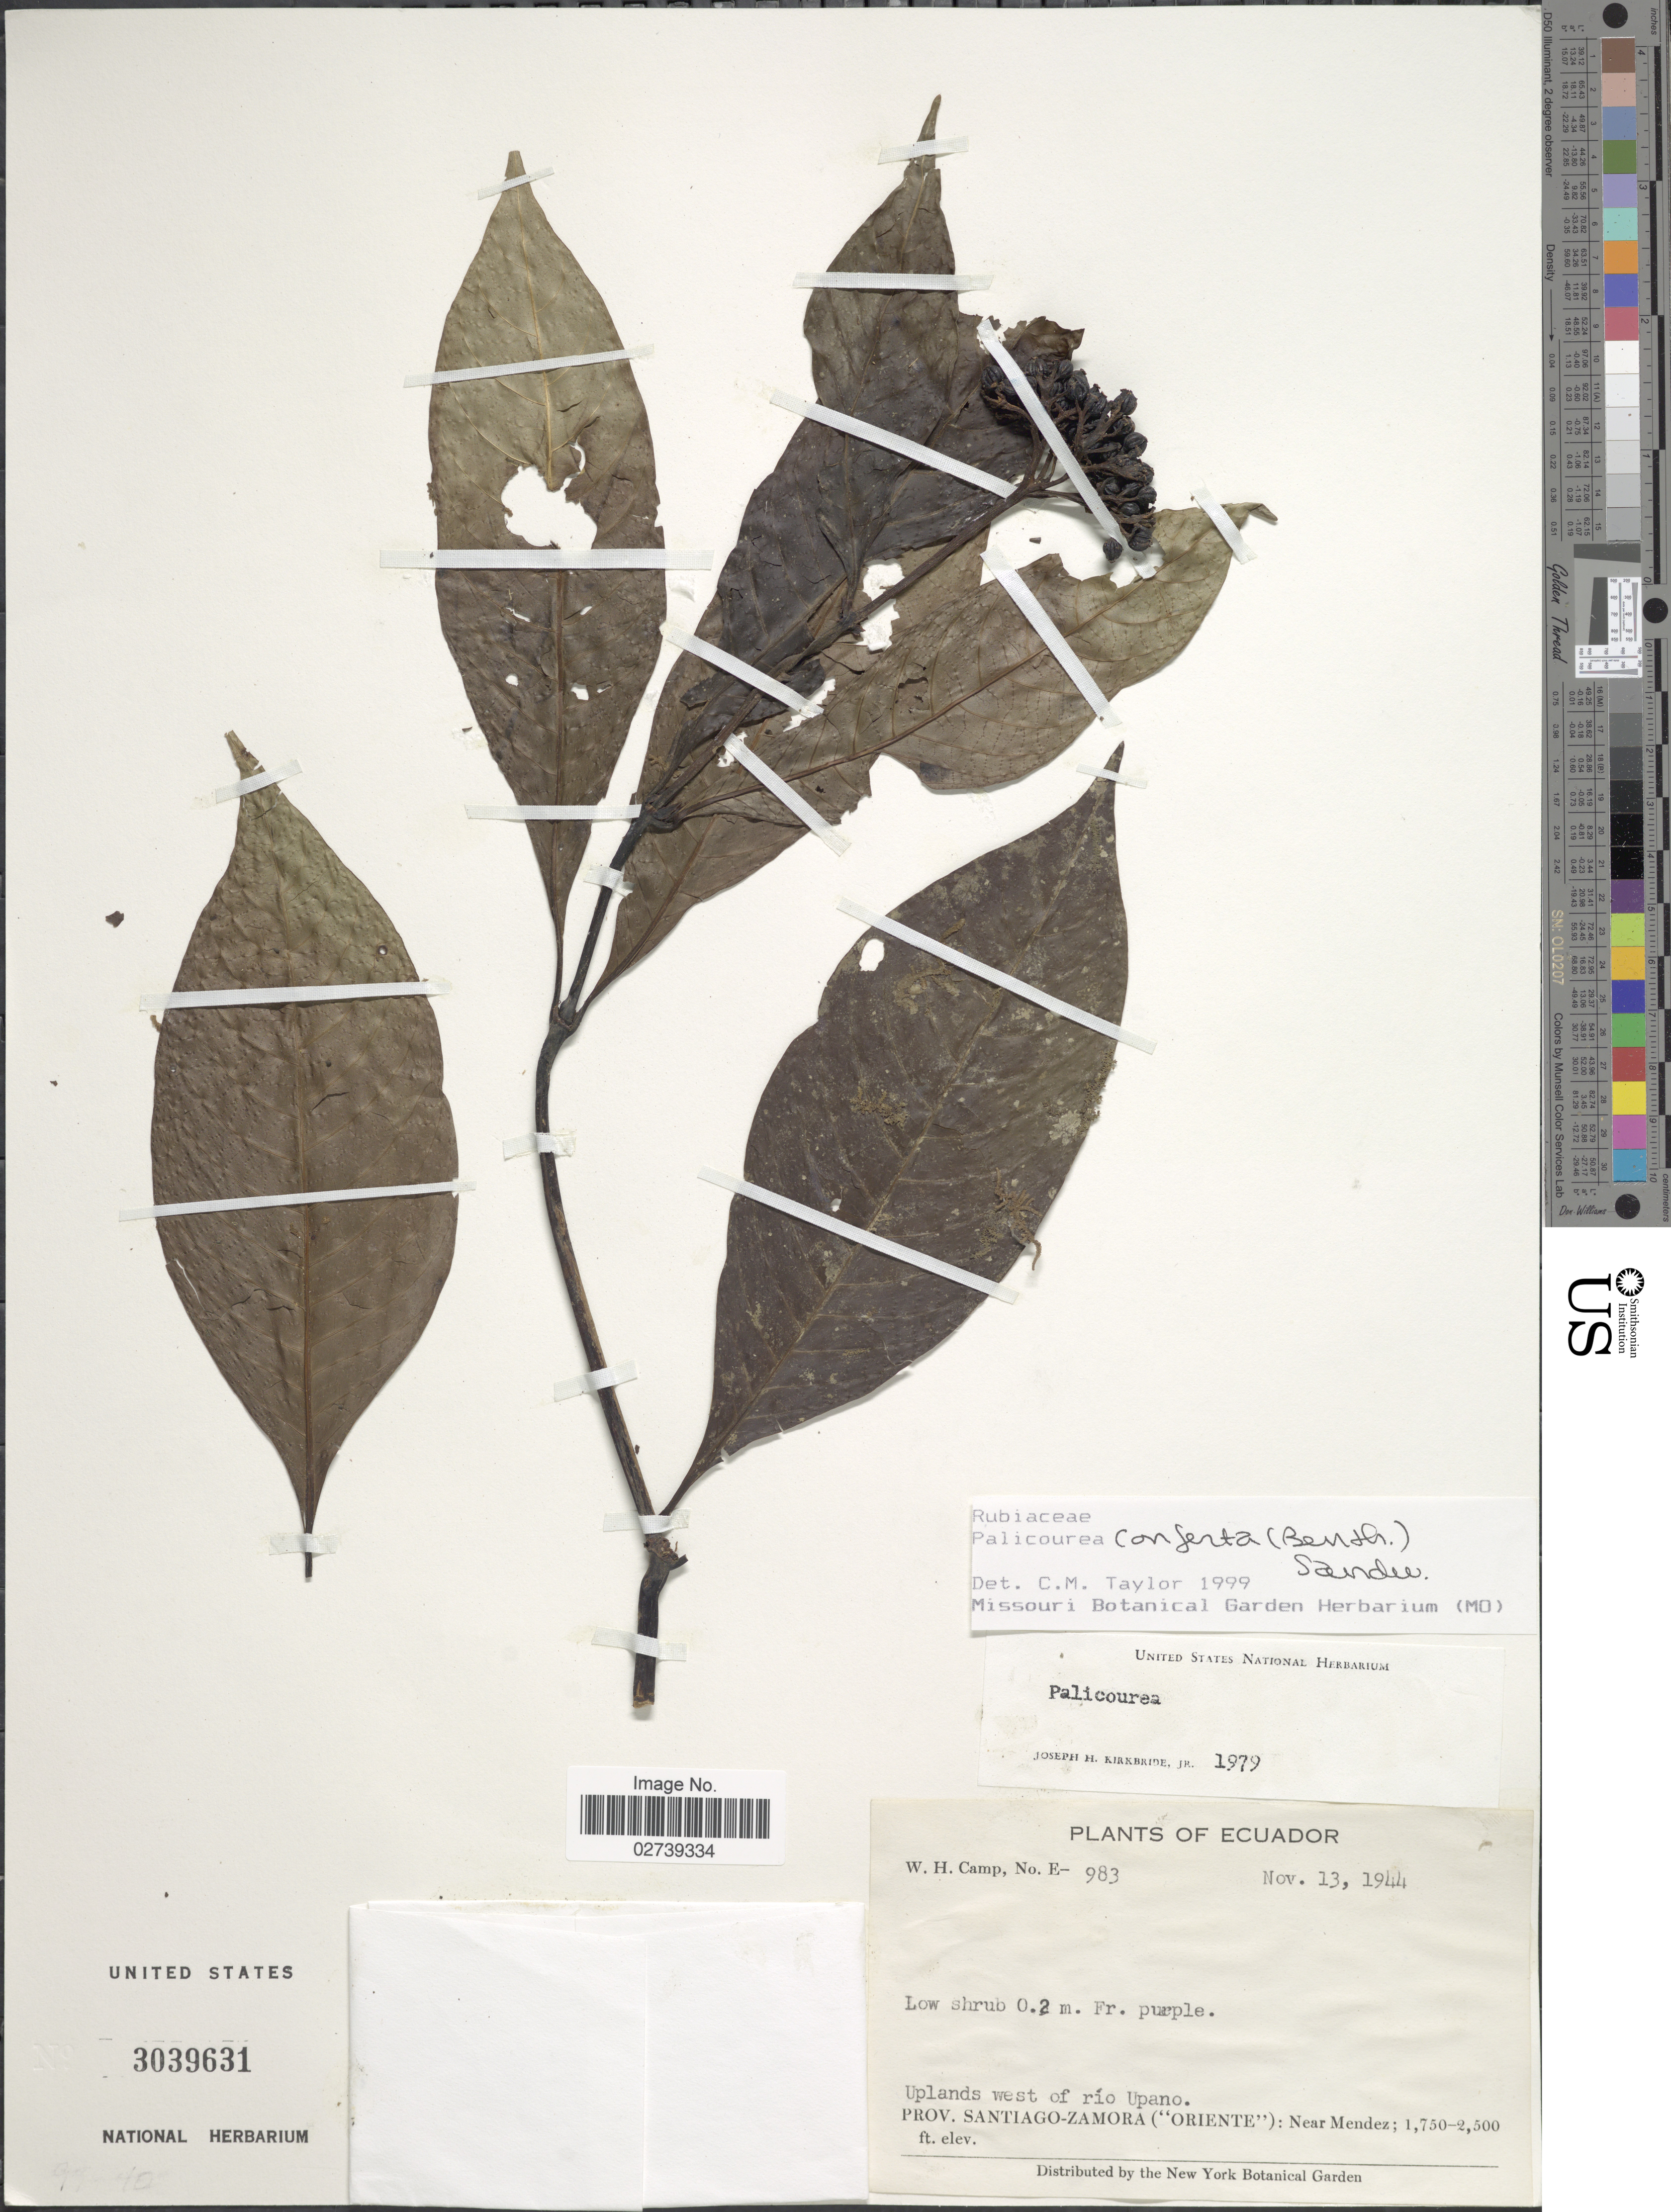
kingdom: Plantae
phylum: Tracheophyta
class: Magnoliopsida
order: Gentianales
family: Rubiaceae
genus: Palicourea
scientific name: Palicourea conferta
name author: (Benth.) Sandwith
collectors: W. H. Camp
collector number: E-983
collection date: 1944-11-13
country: Ecuador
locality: Uplands west of rio Upano, Prov. Santiago-Zamora ("Oriente"): Near Mendez.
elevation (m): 533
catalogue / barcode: US 3039631